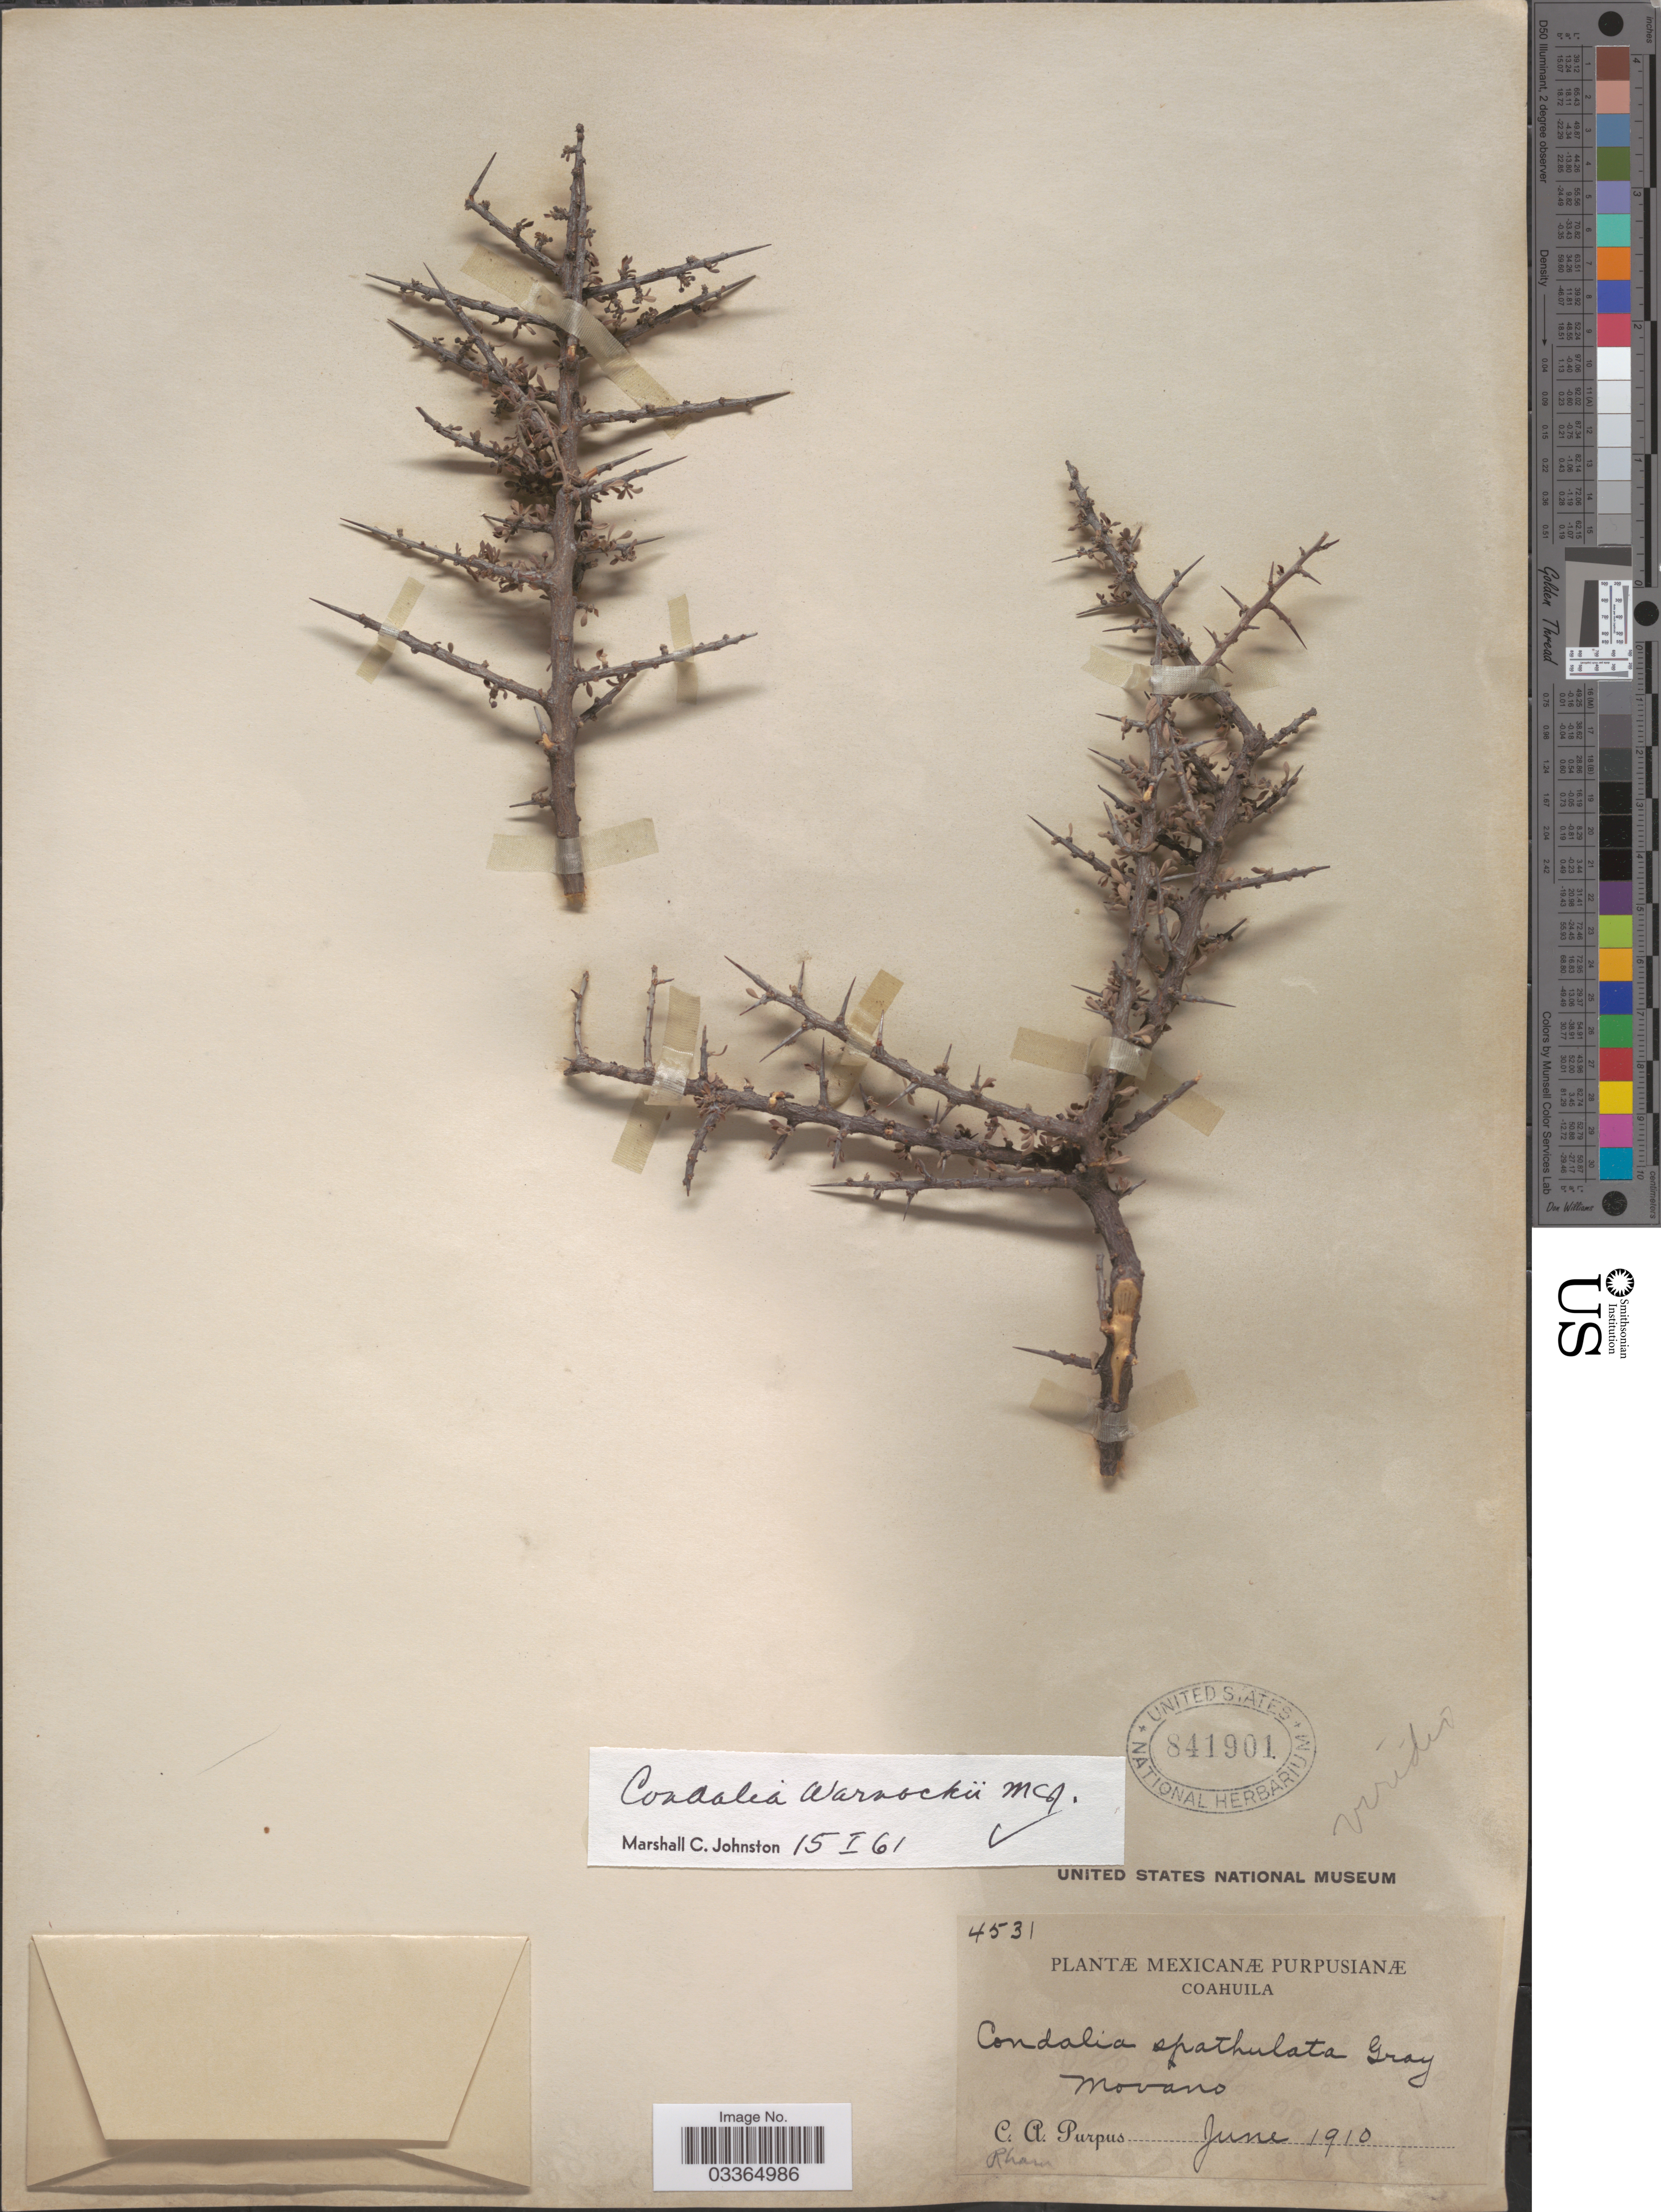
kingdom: Plantae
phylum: Tracheophyta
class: Magnoliopsida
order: Rosales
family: Rhamnaceae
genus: Condalia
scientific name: Condalia warnockii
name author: M.C. Johnst.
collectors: C. A. Purpus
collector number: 4531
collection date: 1910-06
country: Mexico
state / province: Coahuila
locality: Movano.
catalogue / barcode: US 841901